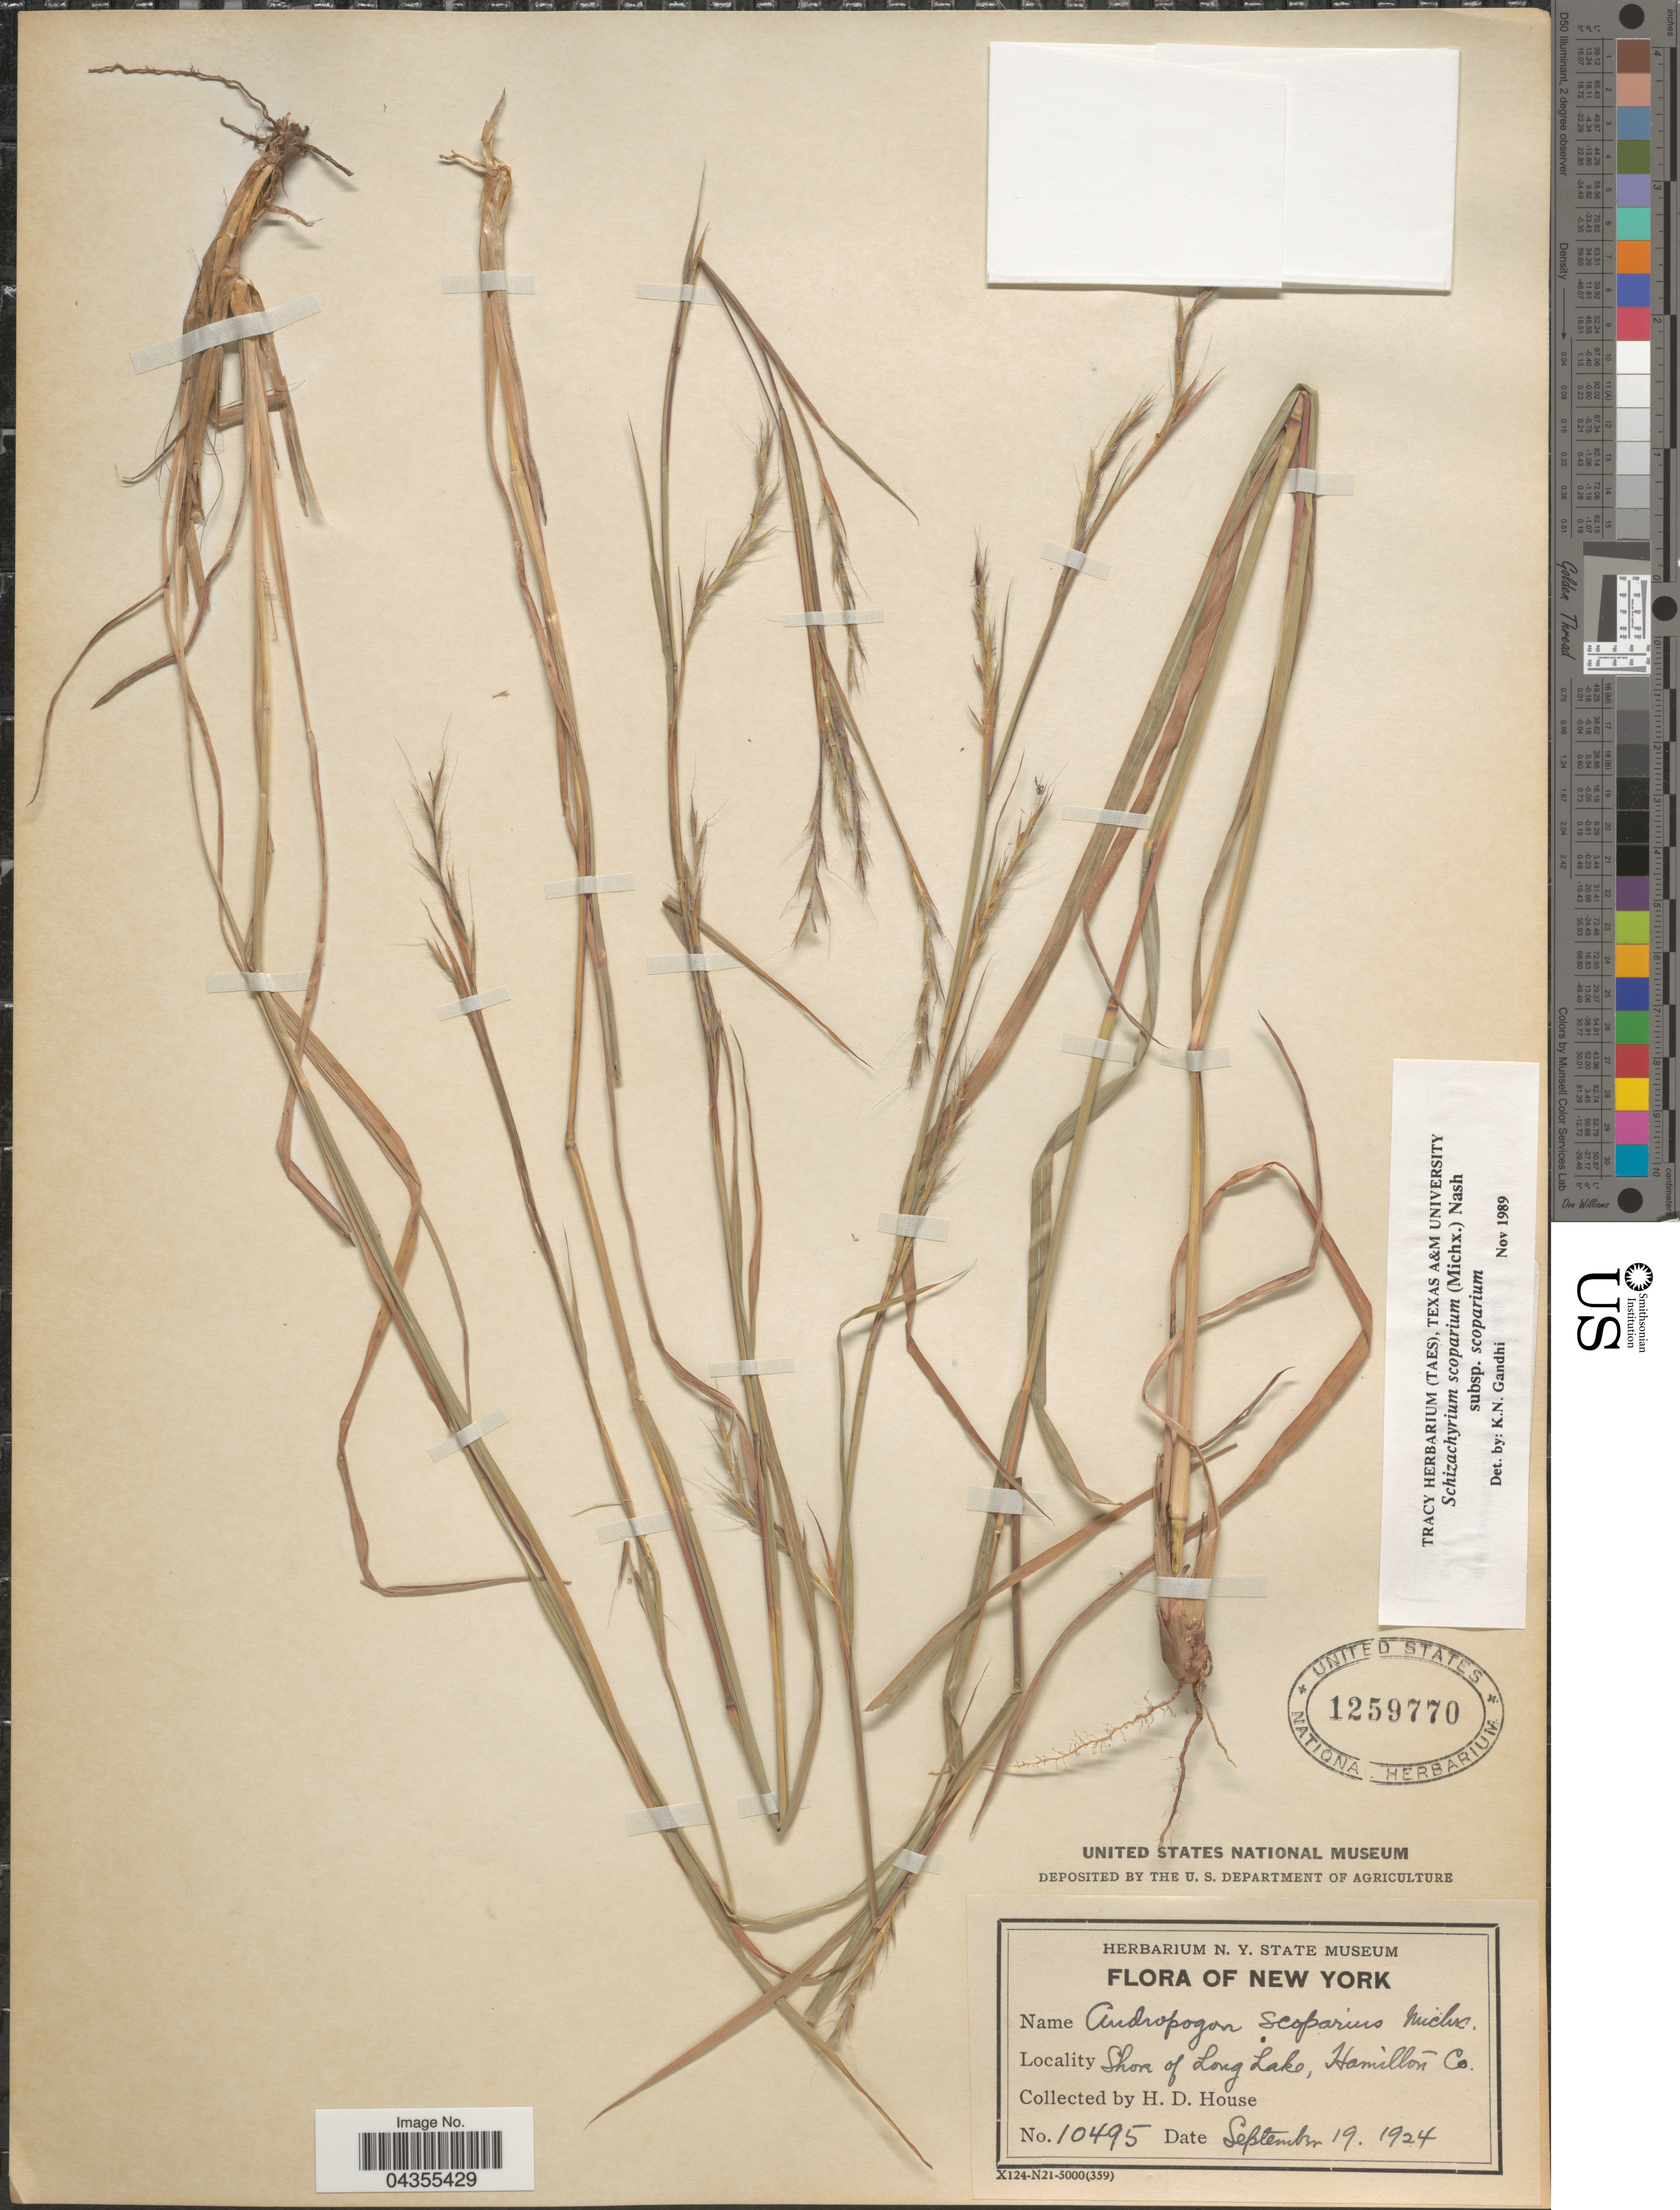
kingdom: Plantae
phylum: Tracheophyta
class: Liliopsida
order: Poales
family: Poaceae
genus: Schizachyrium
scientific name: Schizachyrium scoparium var. scoparium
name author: (Michx.) Nash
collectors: H. D. House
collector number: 10495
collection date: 1924-09-19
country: United States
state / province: New York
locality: Shore of Long Lake, Hamilton Co.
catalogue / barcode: US 12589770